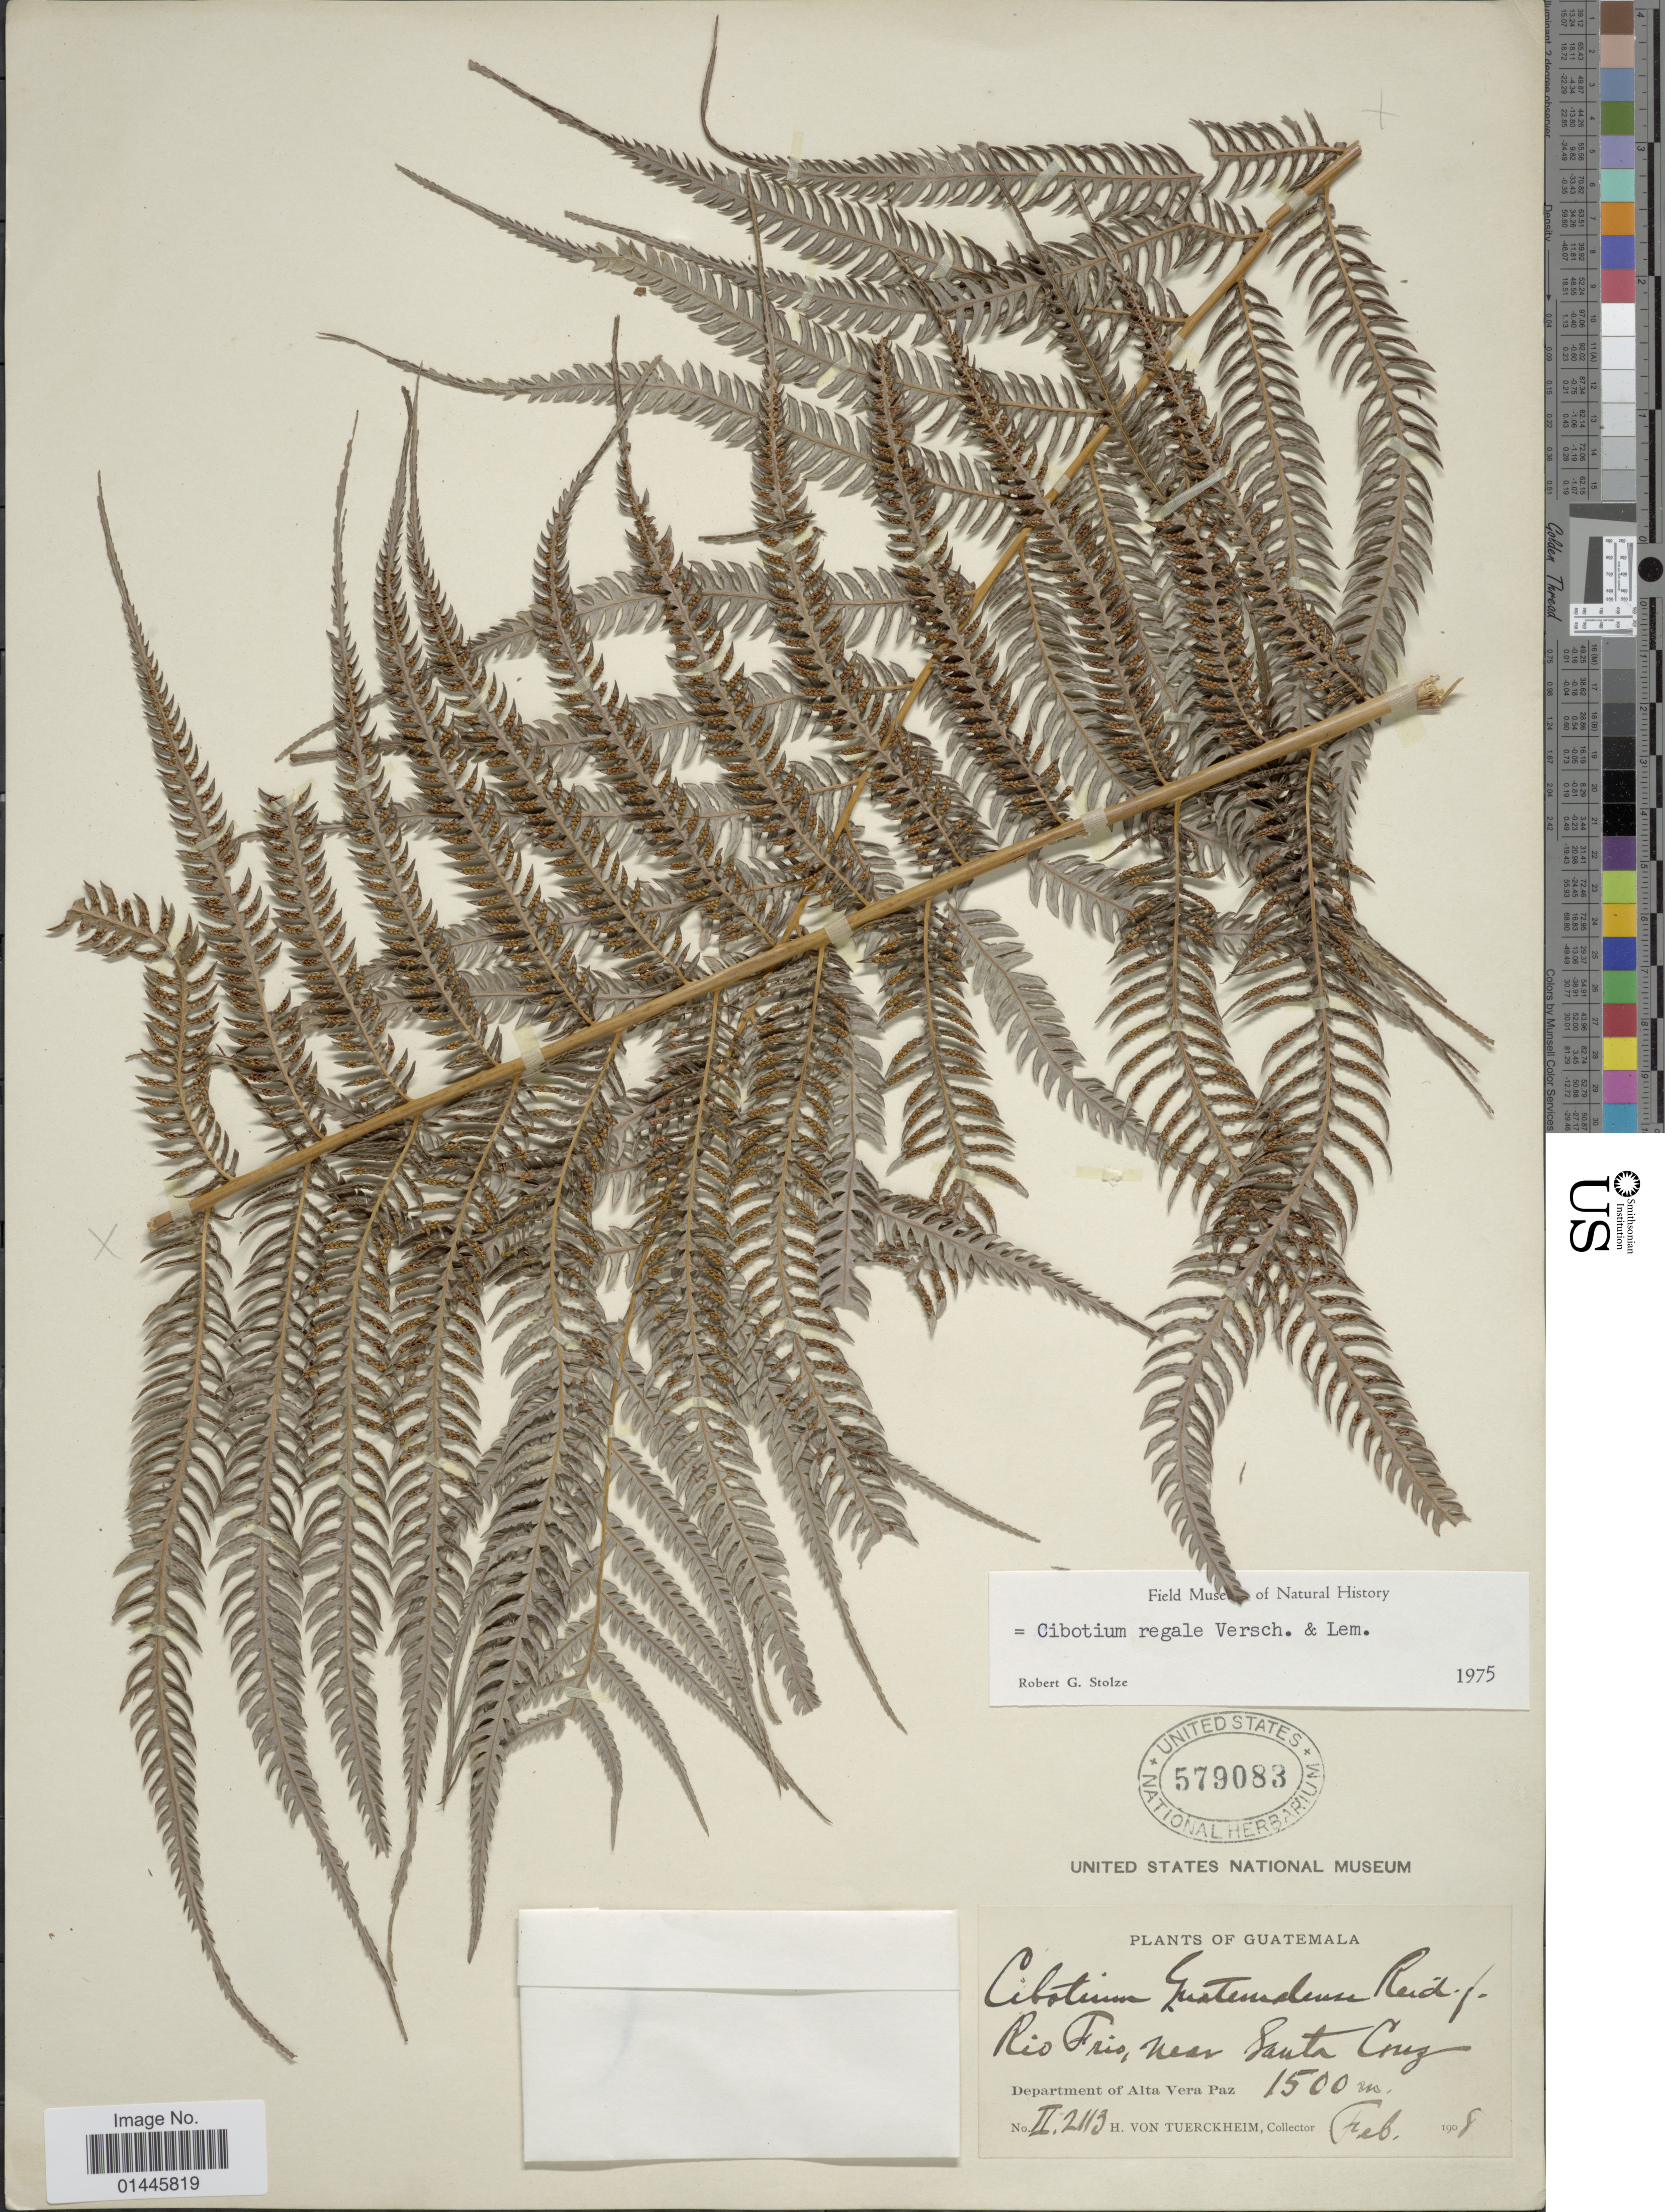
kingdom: Plantae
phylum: Tracheophyta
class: Polypodiopsida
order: Cyatheales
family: Cibotiaceae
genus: Cibotium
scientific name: Cibotium regale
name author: Verschaff. & Lem.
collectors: H. von Türckheim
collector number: II 2113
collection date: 1908-02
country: Guatemala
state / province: Alta Verapaz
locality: Rio Frio, near Santa Cruz.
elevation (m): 1500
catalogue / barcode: US 579083